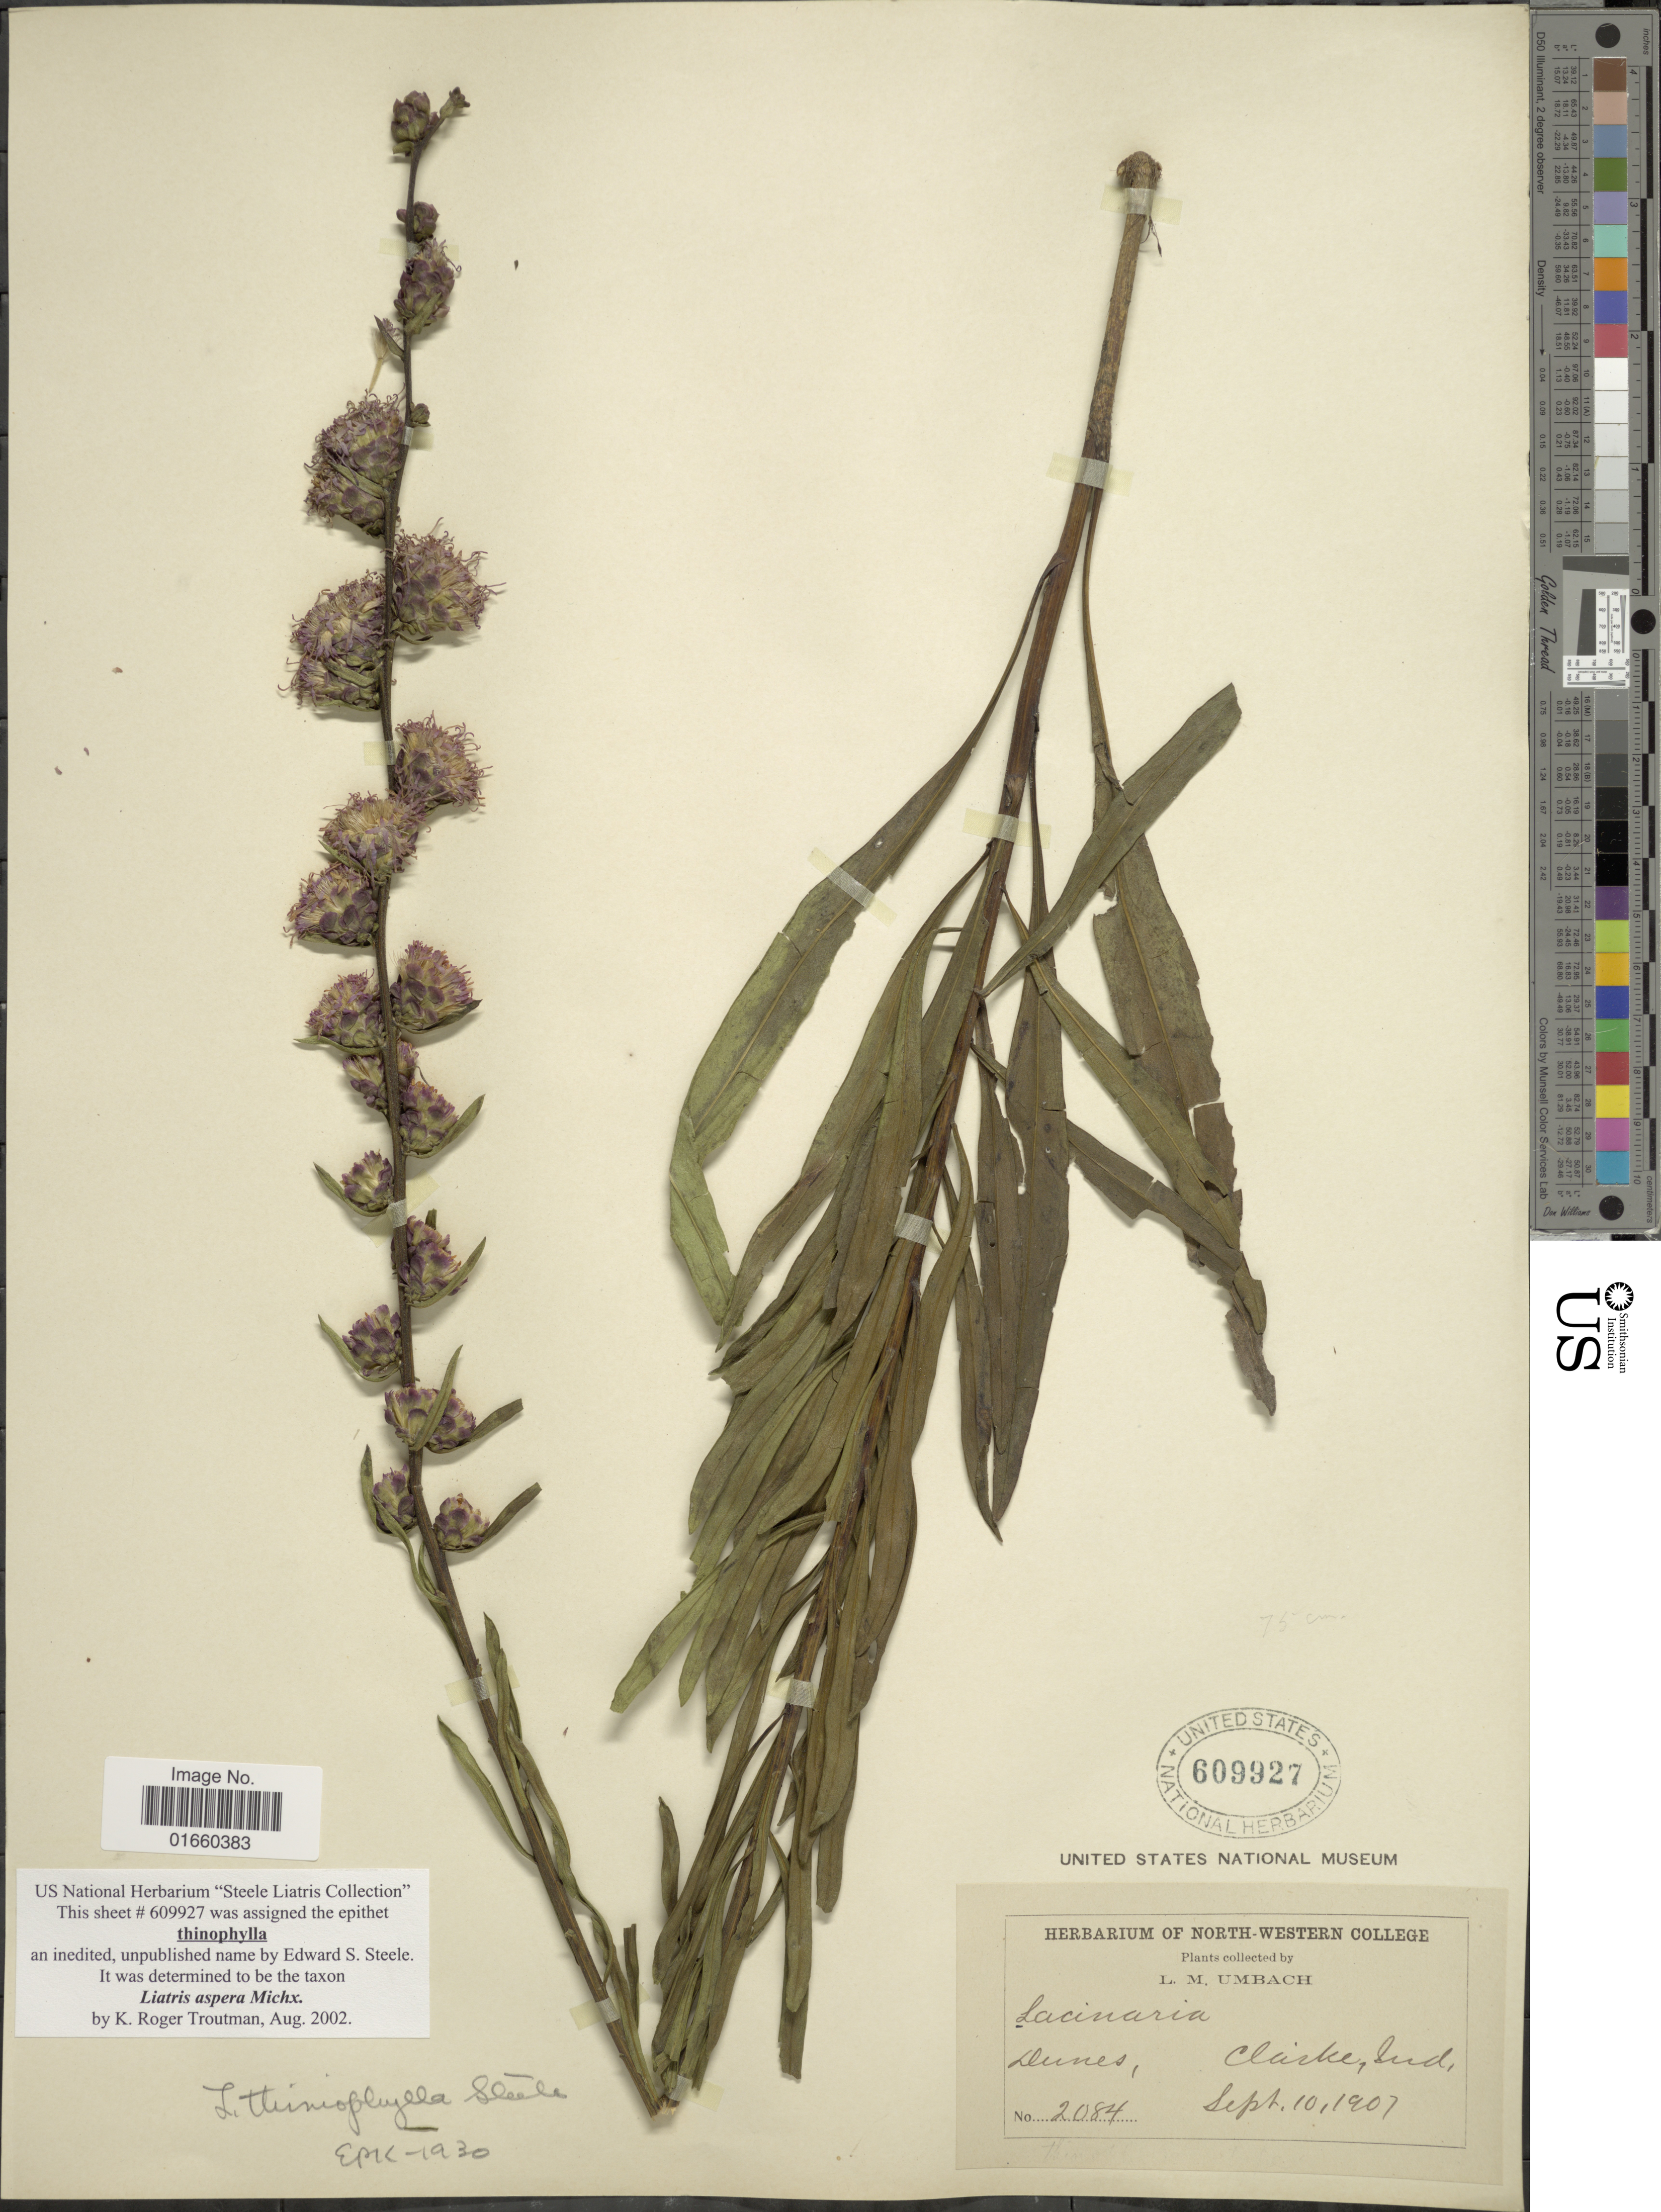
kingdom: Plantae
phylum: Tracheophyta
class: Magnoliopsida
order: Asterales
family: Asteraceae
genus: Liatris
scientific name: Liatris aspera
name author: Michx.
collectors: L. M. Umbach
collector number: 2084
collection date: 1907-09-10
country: United States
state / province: Indiana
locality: Dunes, Clarke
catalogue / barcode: US 609927